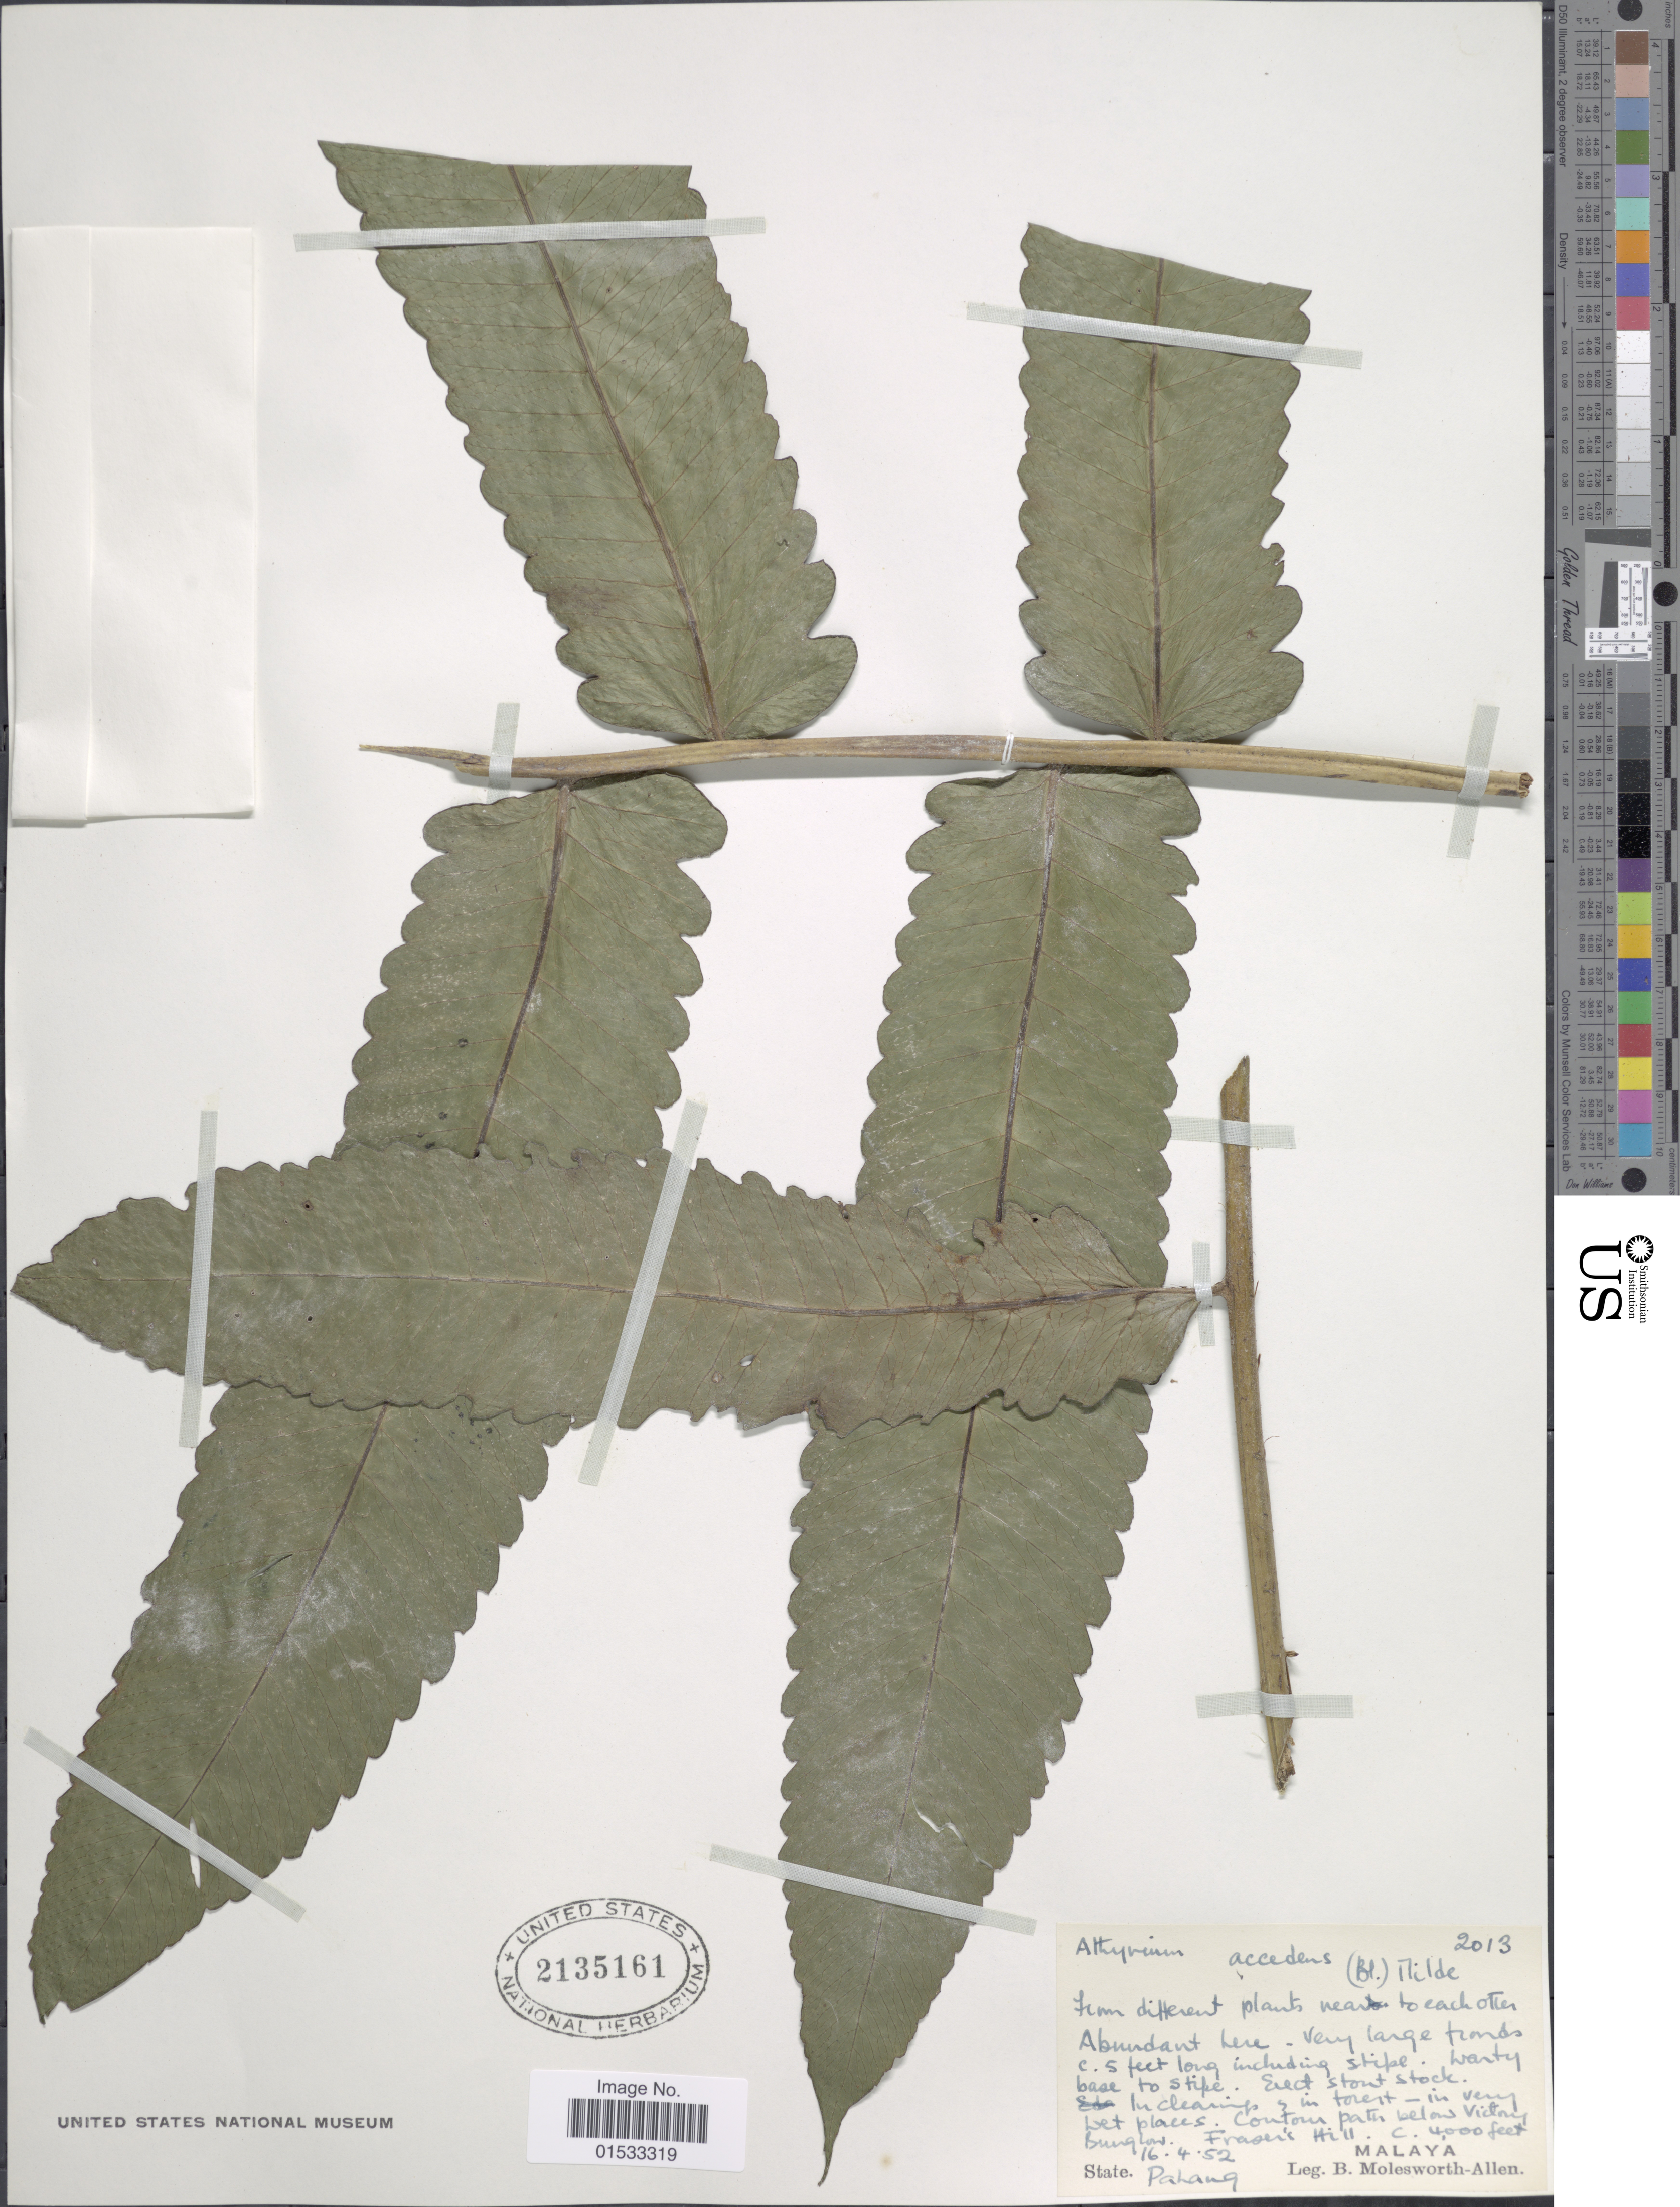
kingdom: Plantae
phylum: Tracheophyta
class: Polypodiopsida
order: Polypodiales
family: Athyriaceae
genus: Diplazium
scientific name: Diplazium accendens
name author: Blume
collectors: B. E. G. Molesworth-Allen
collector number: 2013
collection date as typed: Transcribed d/m/y: 16/4/52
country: Malaysia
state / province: Pahang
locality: Contour path below Victory Bungalow, Fraser's Hill [Bukit Fraser].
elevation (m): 1219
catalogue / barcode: US 2135161